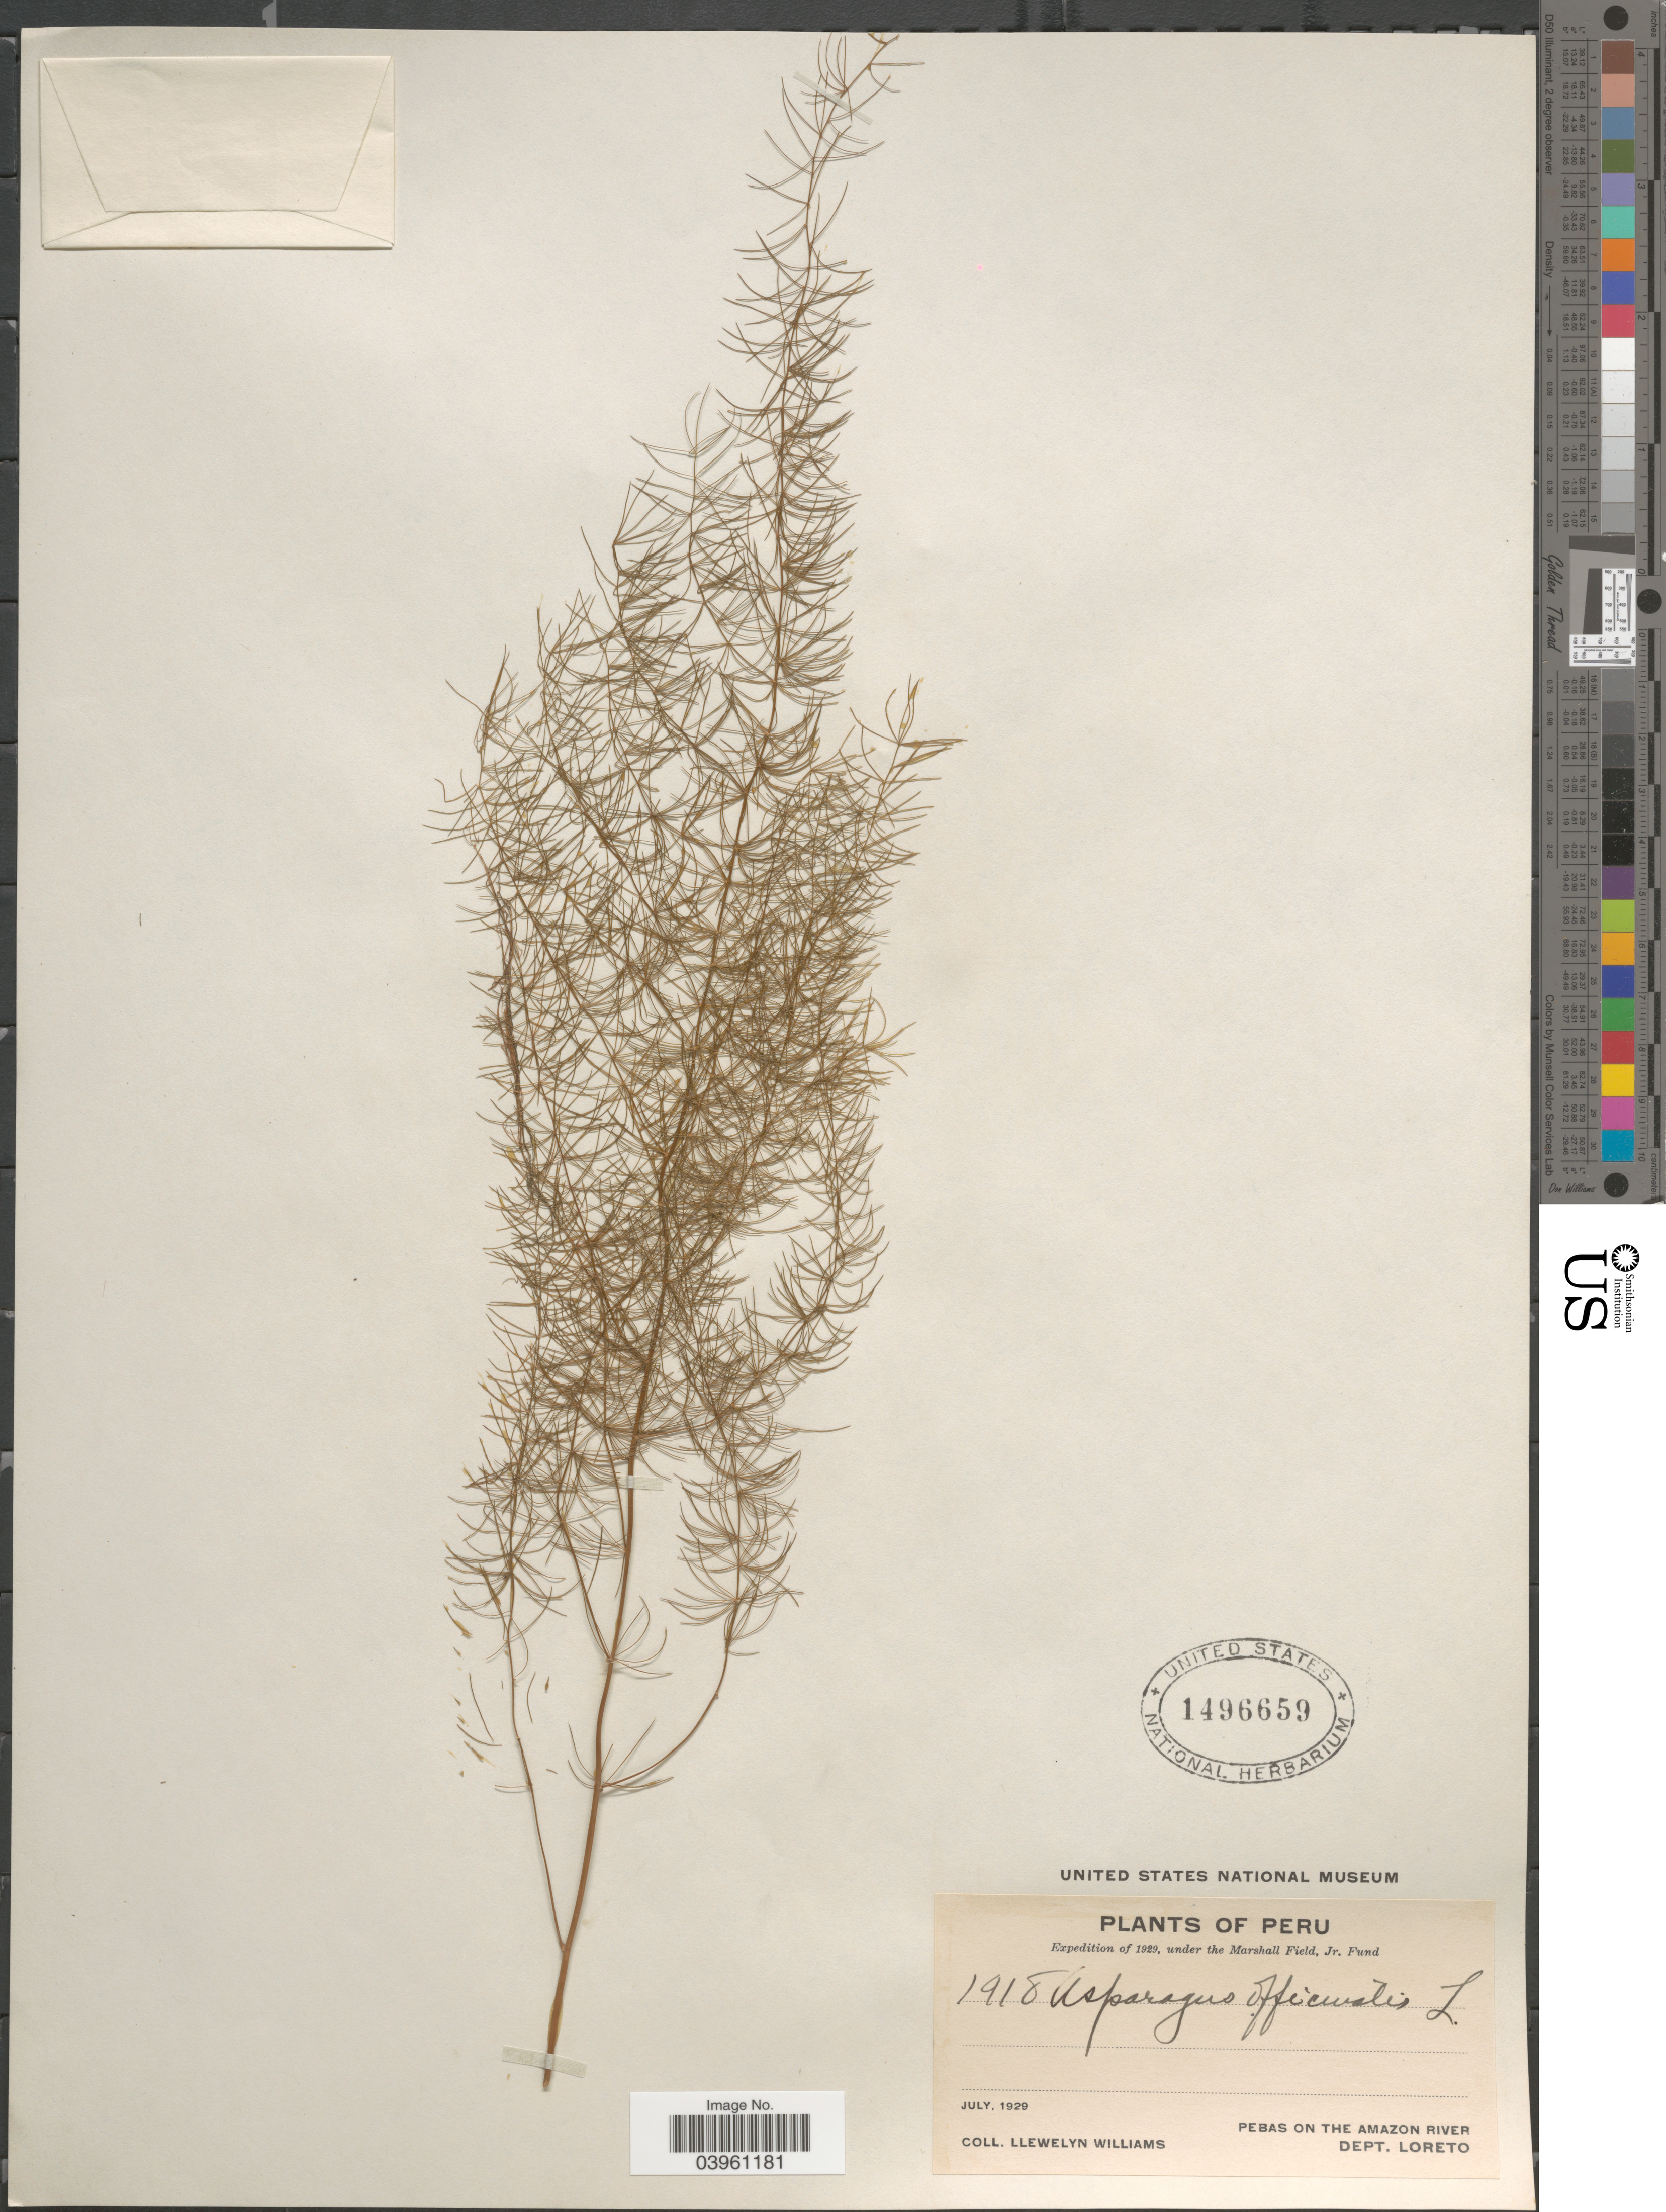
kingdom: Plantae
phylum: Tracheophyta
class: Liliopsida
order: Asparagales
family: Asparagaceae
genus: Asparagus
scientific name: Asparagus officinalis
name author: L.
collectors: Ll. Williams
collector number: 1918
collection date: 1929-07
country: Peru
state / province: Loreto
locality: Pebas on the Amazon River. Dept. Loreto.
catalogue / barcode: US 1496659